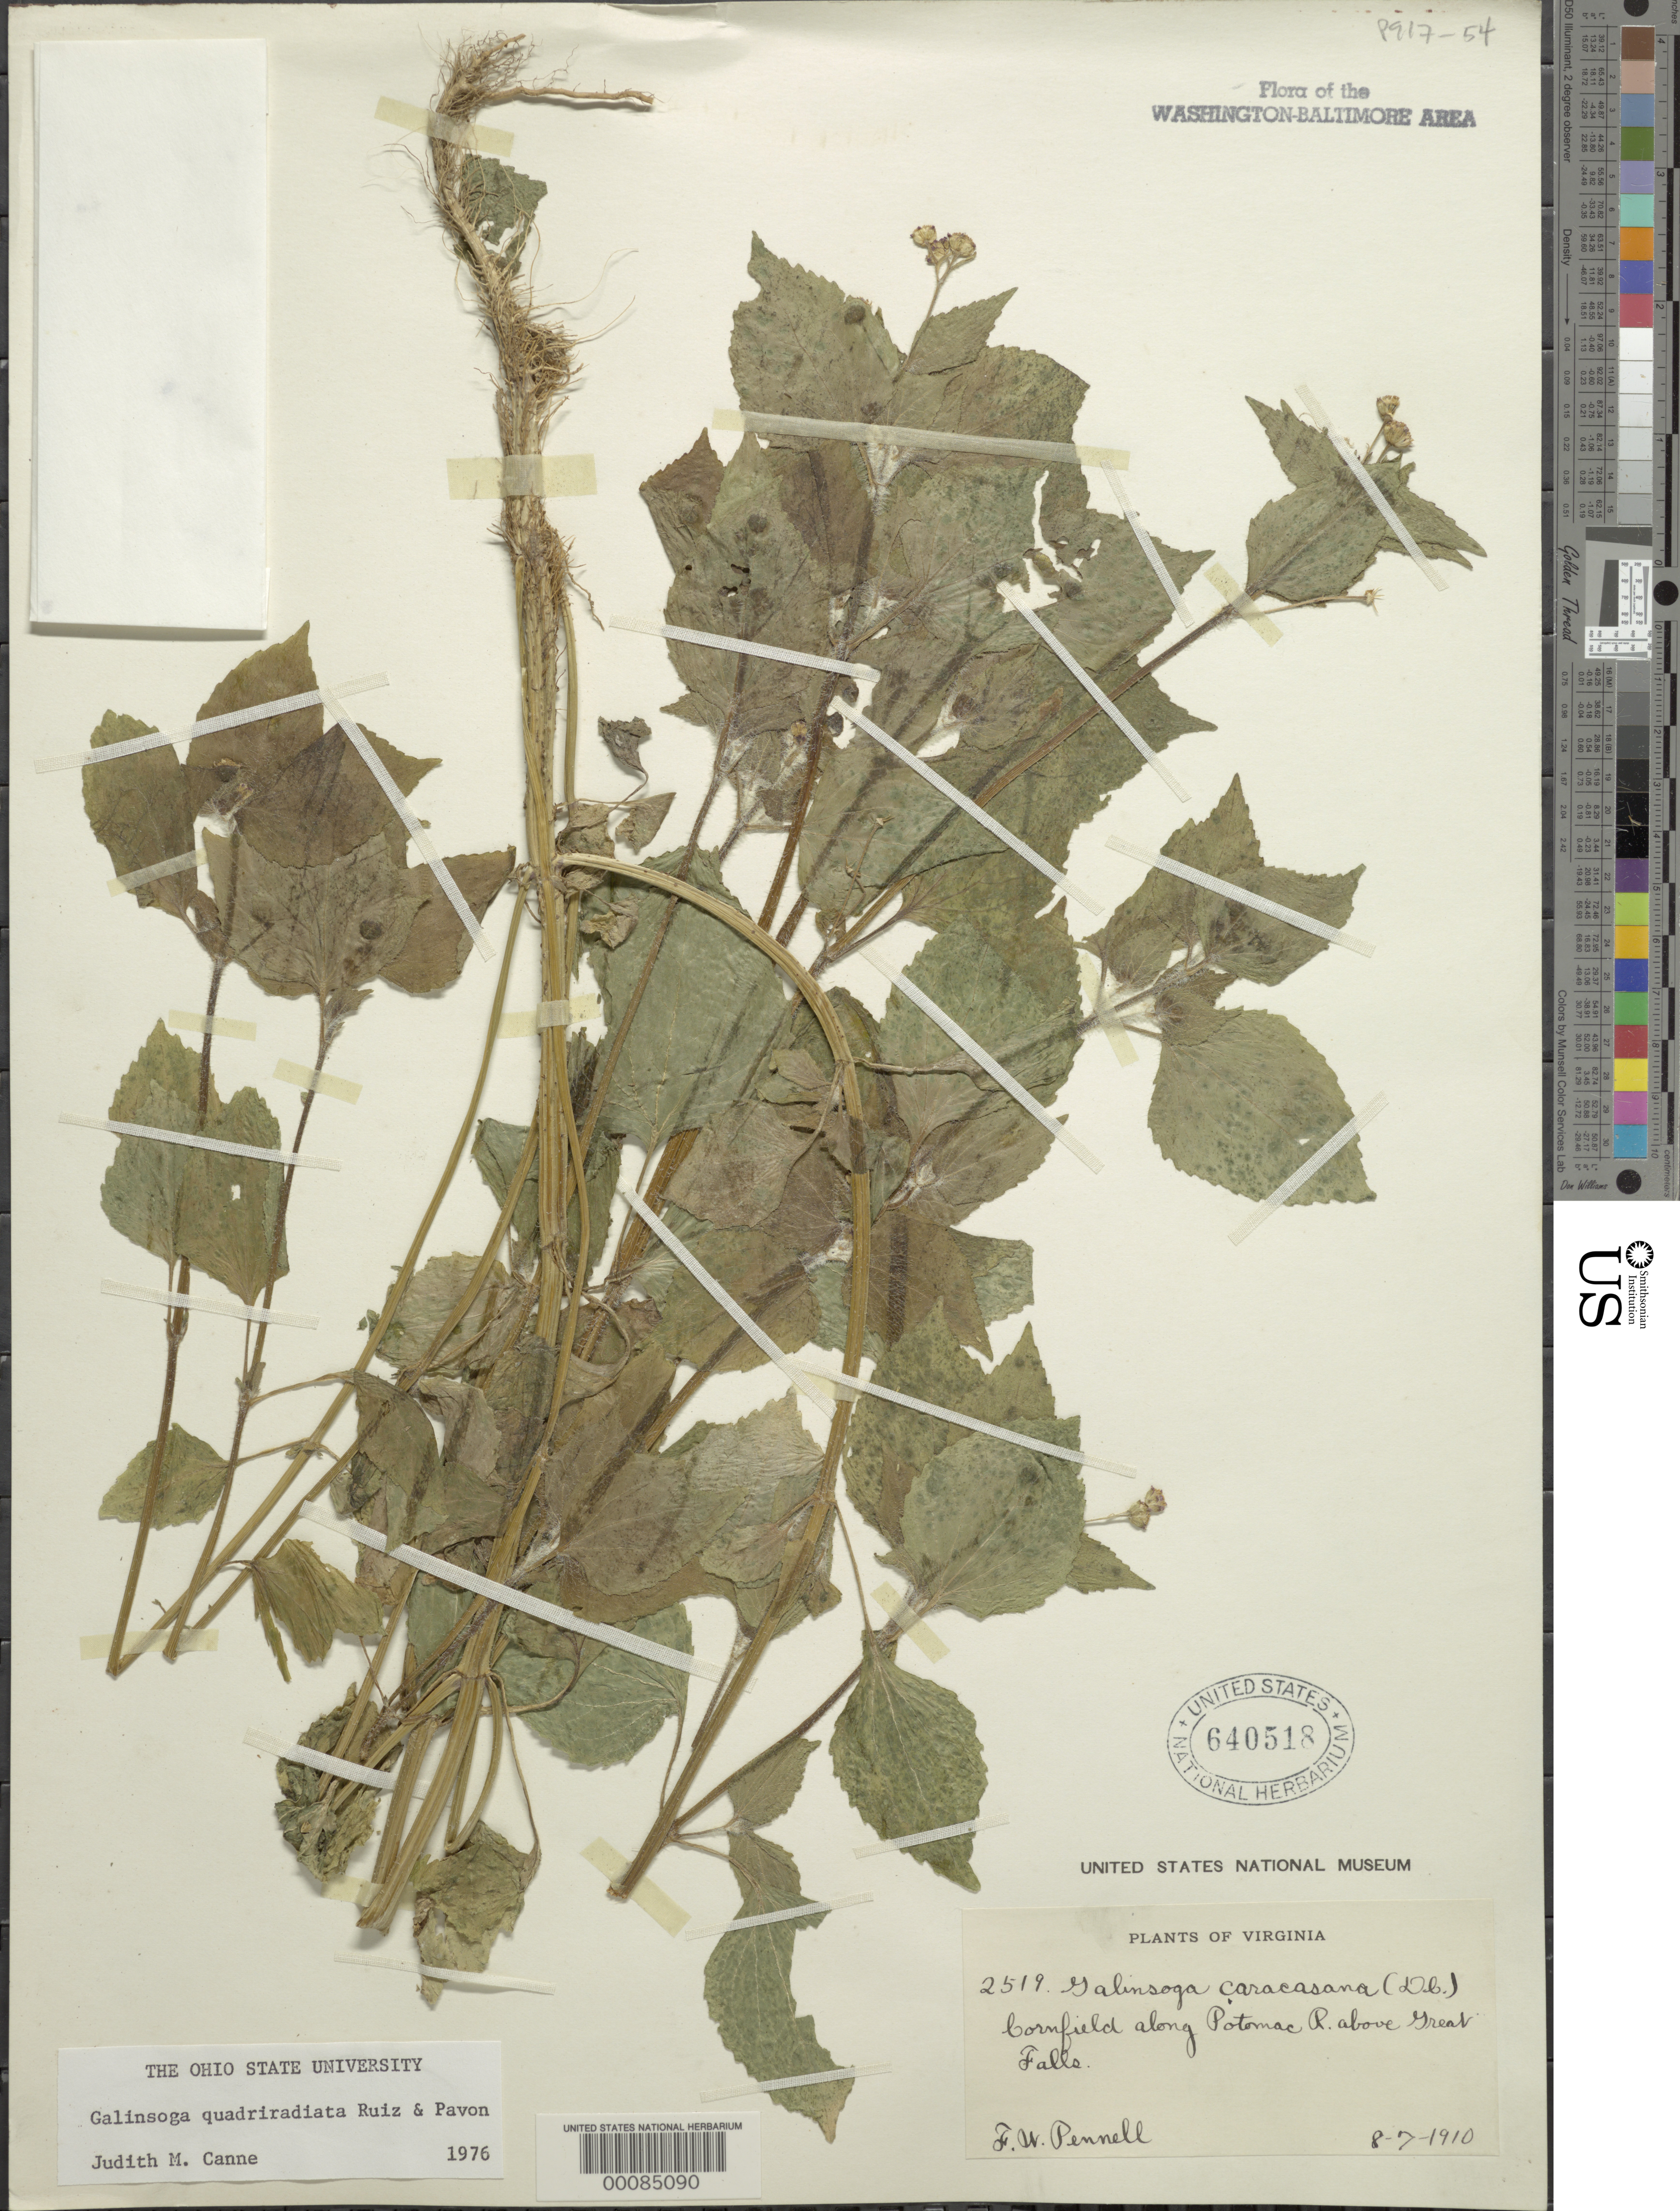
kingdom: Plantae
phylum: Tracheophyta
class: Magnoliopsida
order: Asterales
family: Asteraceae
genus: Galinsoga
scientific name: Galinsoga quadriradiata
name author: Ruiz & Pav.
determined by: Canne-Hilliker, J. M.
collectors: F. W. Pennell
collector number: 2519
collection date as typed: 07 Aug 1910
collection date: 1910-08-07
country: United States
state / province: Virginia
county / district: Fairfax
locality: Above Great Falls C. & O. Canal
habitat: Cornfield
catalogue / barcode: US 640518